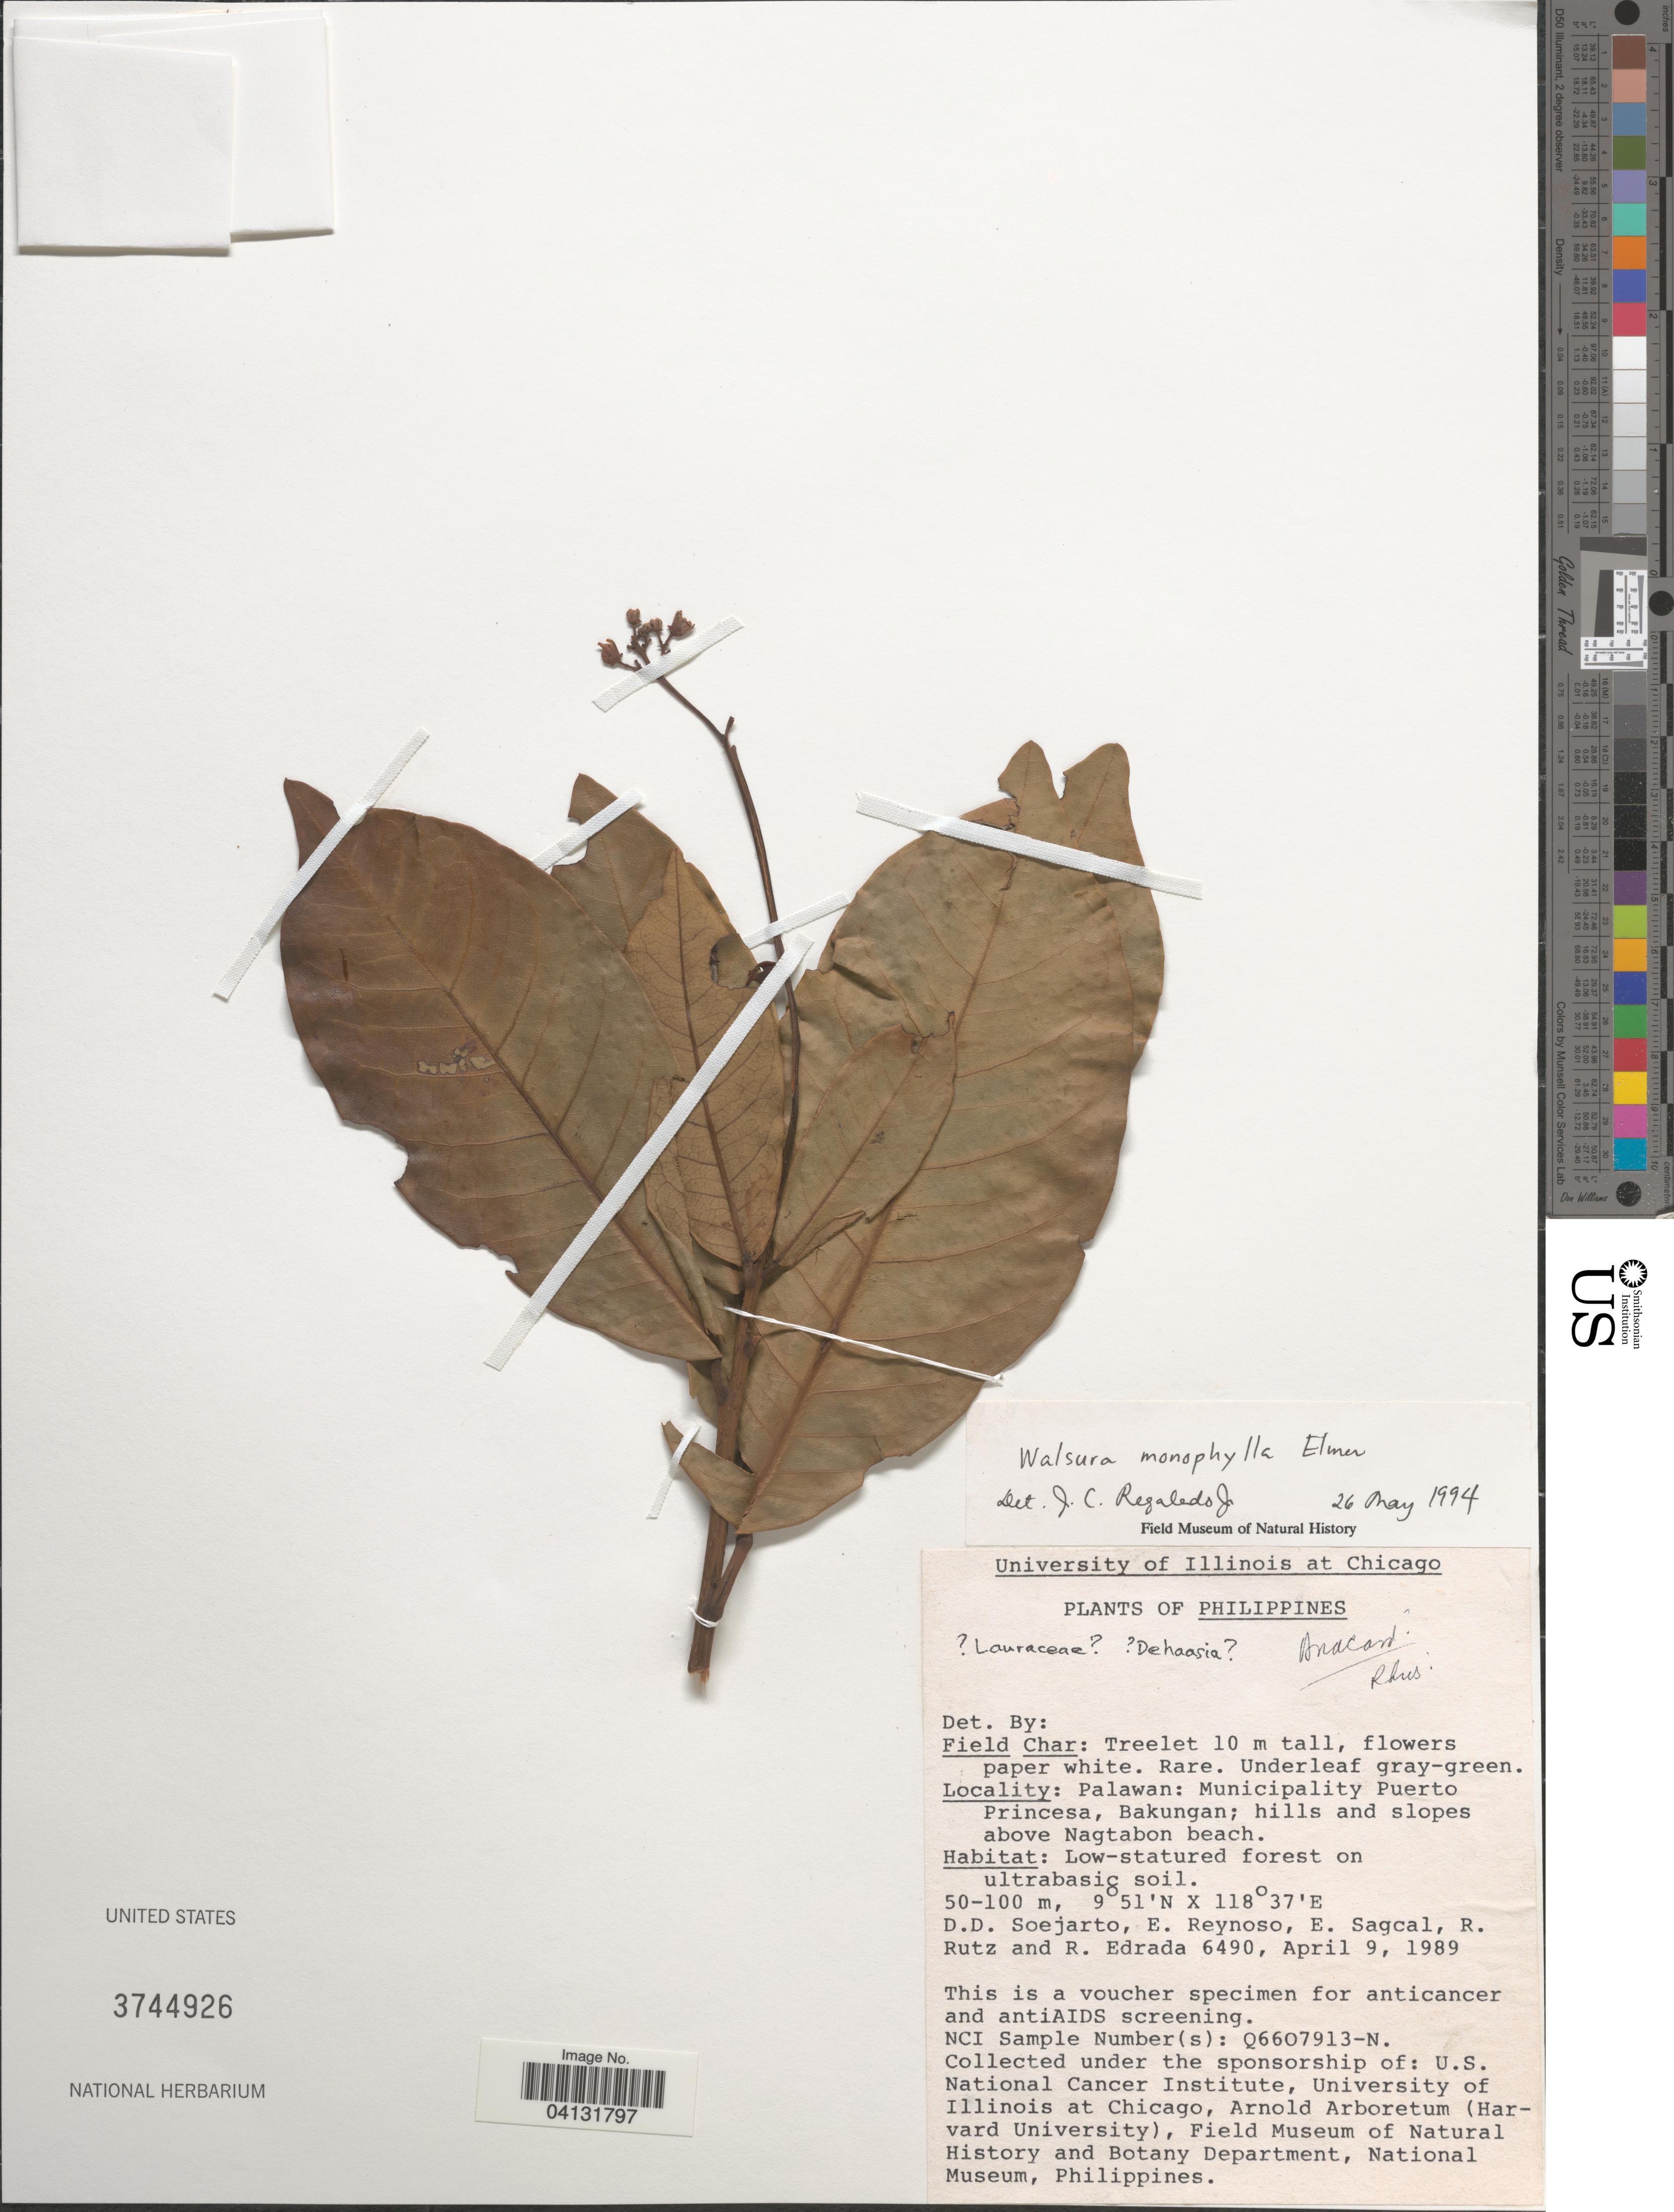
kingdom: Plantae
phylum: Tracheophyta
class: Magnoliopsida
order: Sapindales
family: Meliaceae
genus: Walsura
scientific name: Walsura monophylla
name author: Elmer ex Merr.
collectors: E. Reynoso, R. Rutz & R. Edrada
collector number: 6490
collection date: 1989-04-09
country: Philippines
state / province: Mimaropa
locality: Palawan: Municipality Puerto Princesa, Bakungan; hills and slopes above Nagtabon beach.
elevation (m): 50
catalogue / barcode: US 3744926